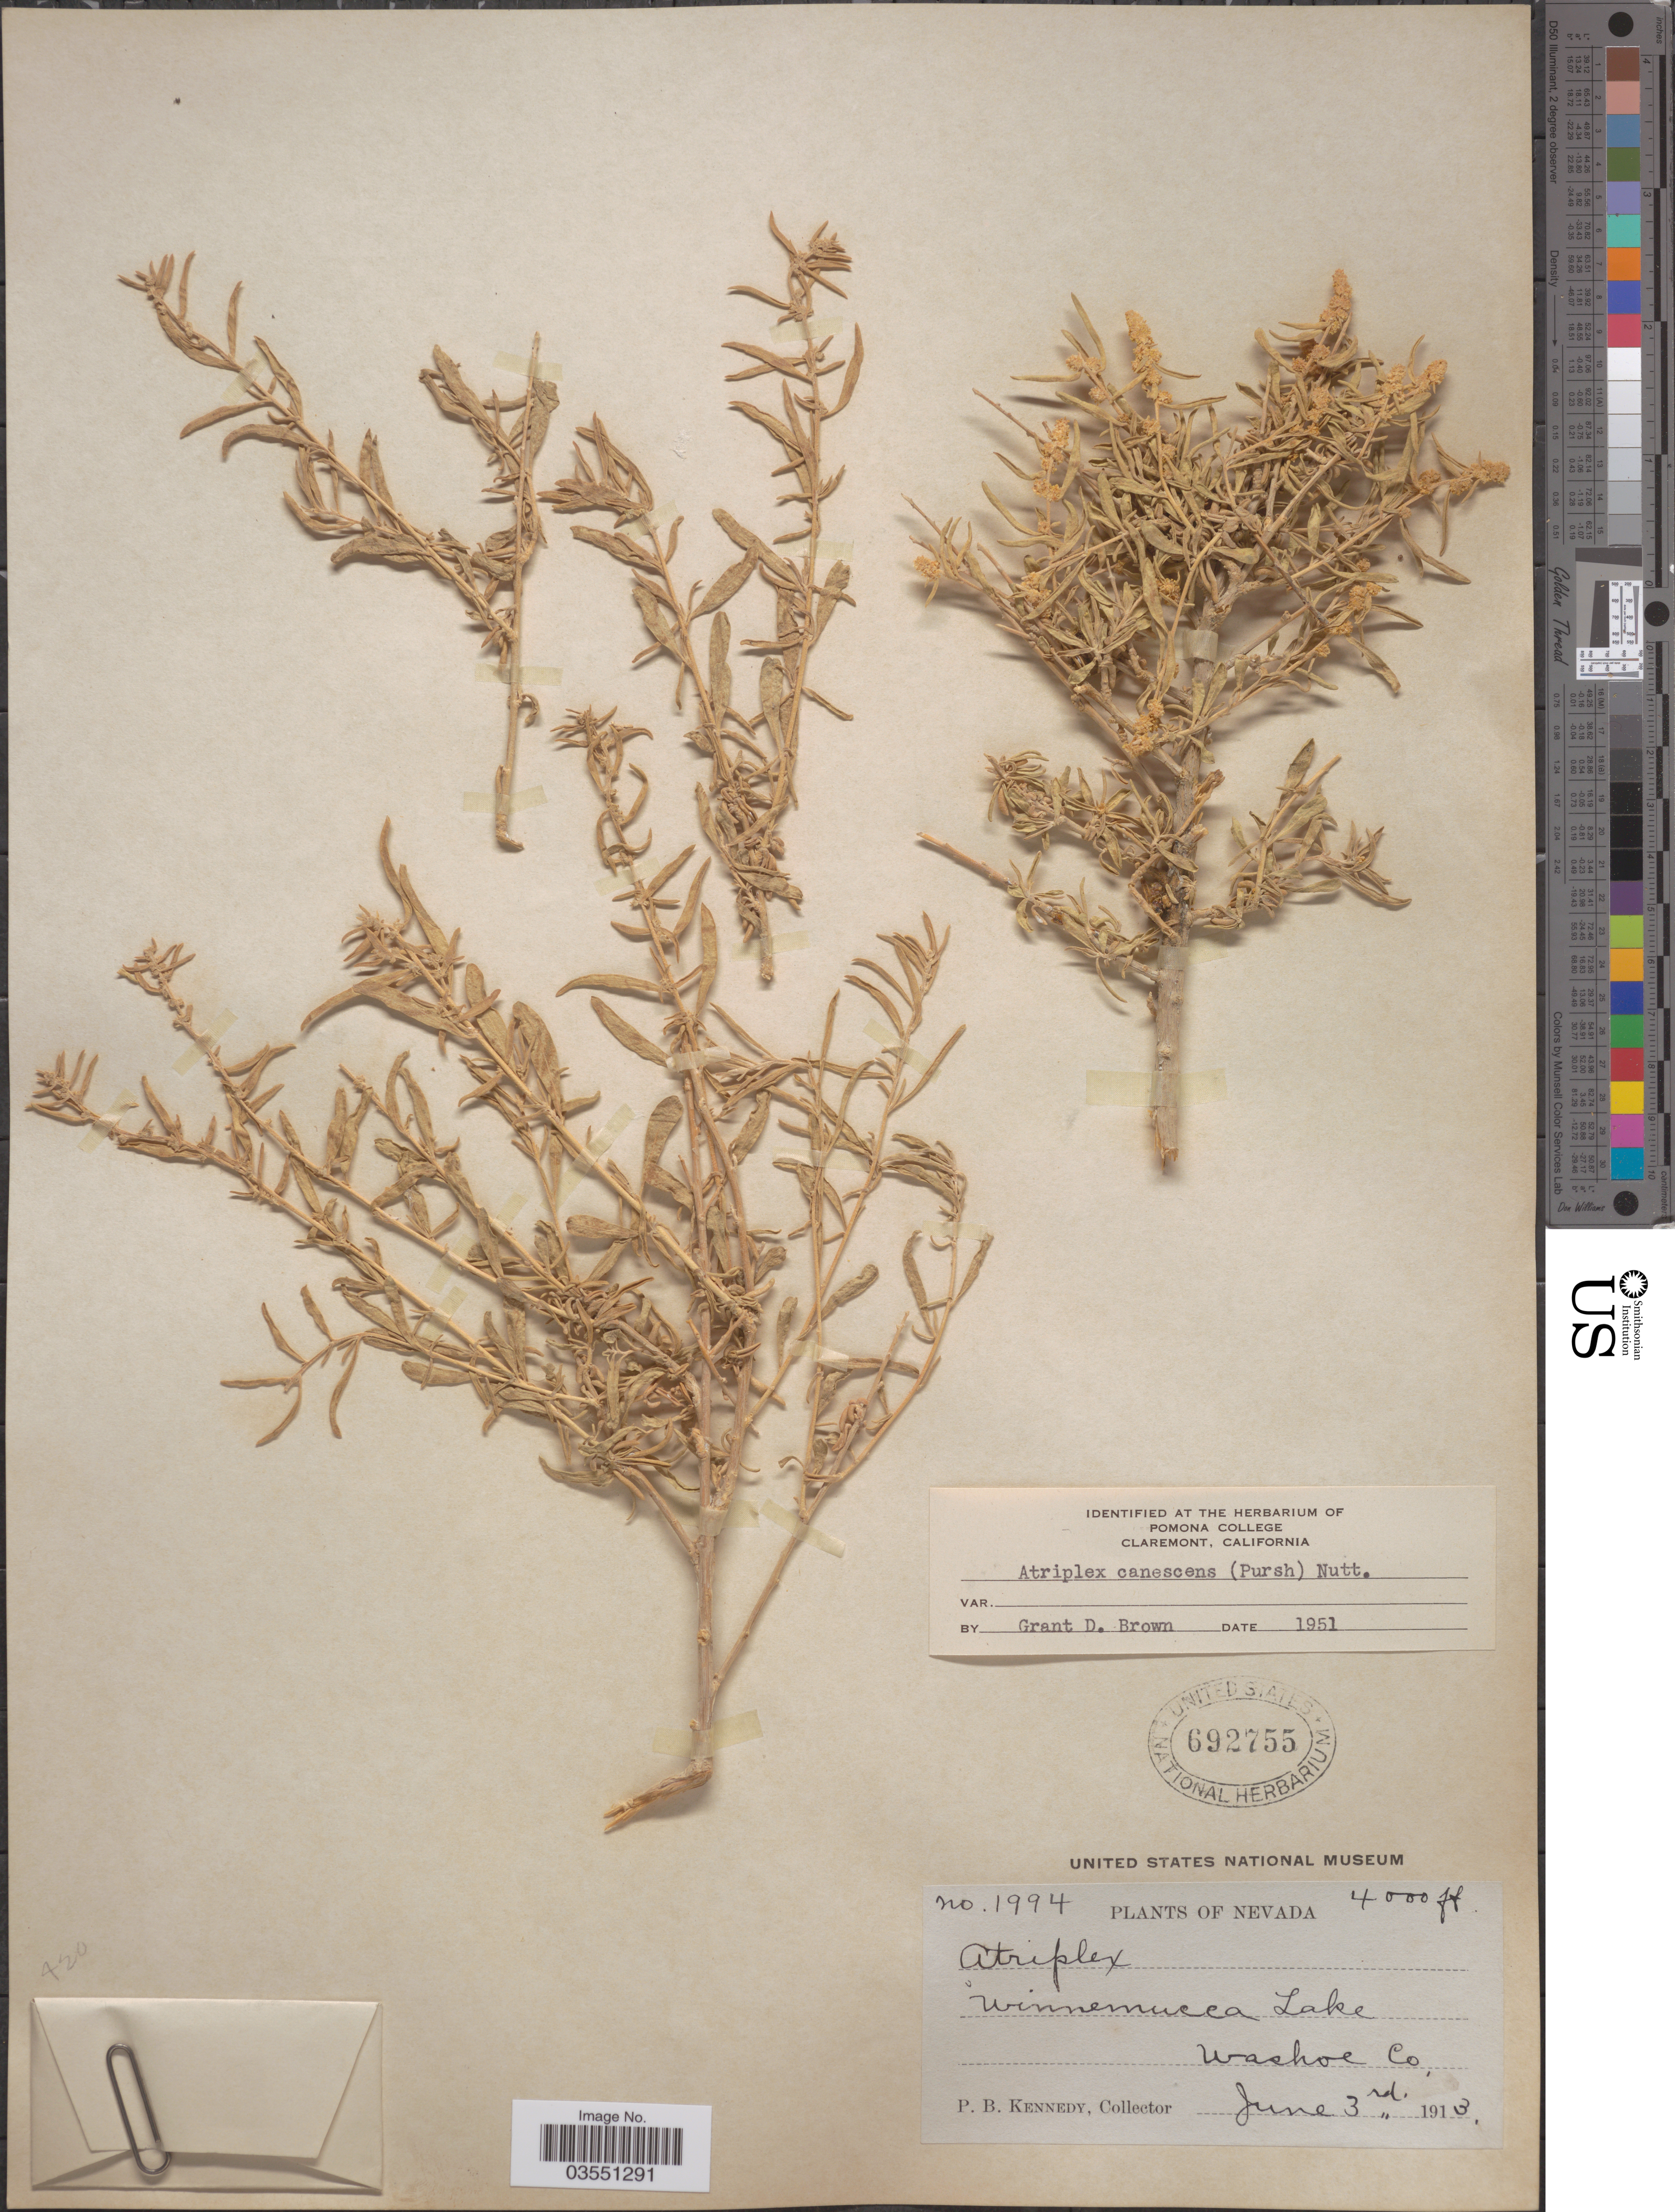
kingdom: Plantae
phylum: Tracheophyta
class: Magnoliopsida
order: Caryophyllales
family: Amaranthaceae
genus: Atriplex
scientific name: Atriplex canescens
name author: (Pursh) Nutt.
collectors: P. B. Kennedy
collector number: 1994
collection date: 1913-06-03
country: United States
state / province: Nevada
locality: Washoe Co. Winnemucca Lake.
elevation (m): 1219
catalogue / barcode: US 692755